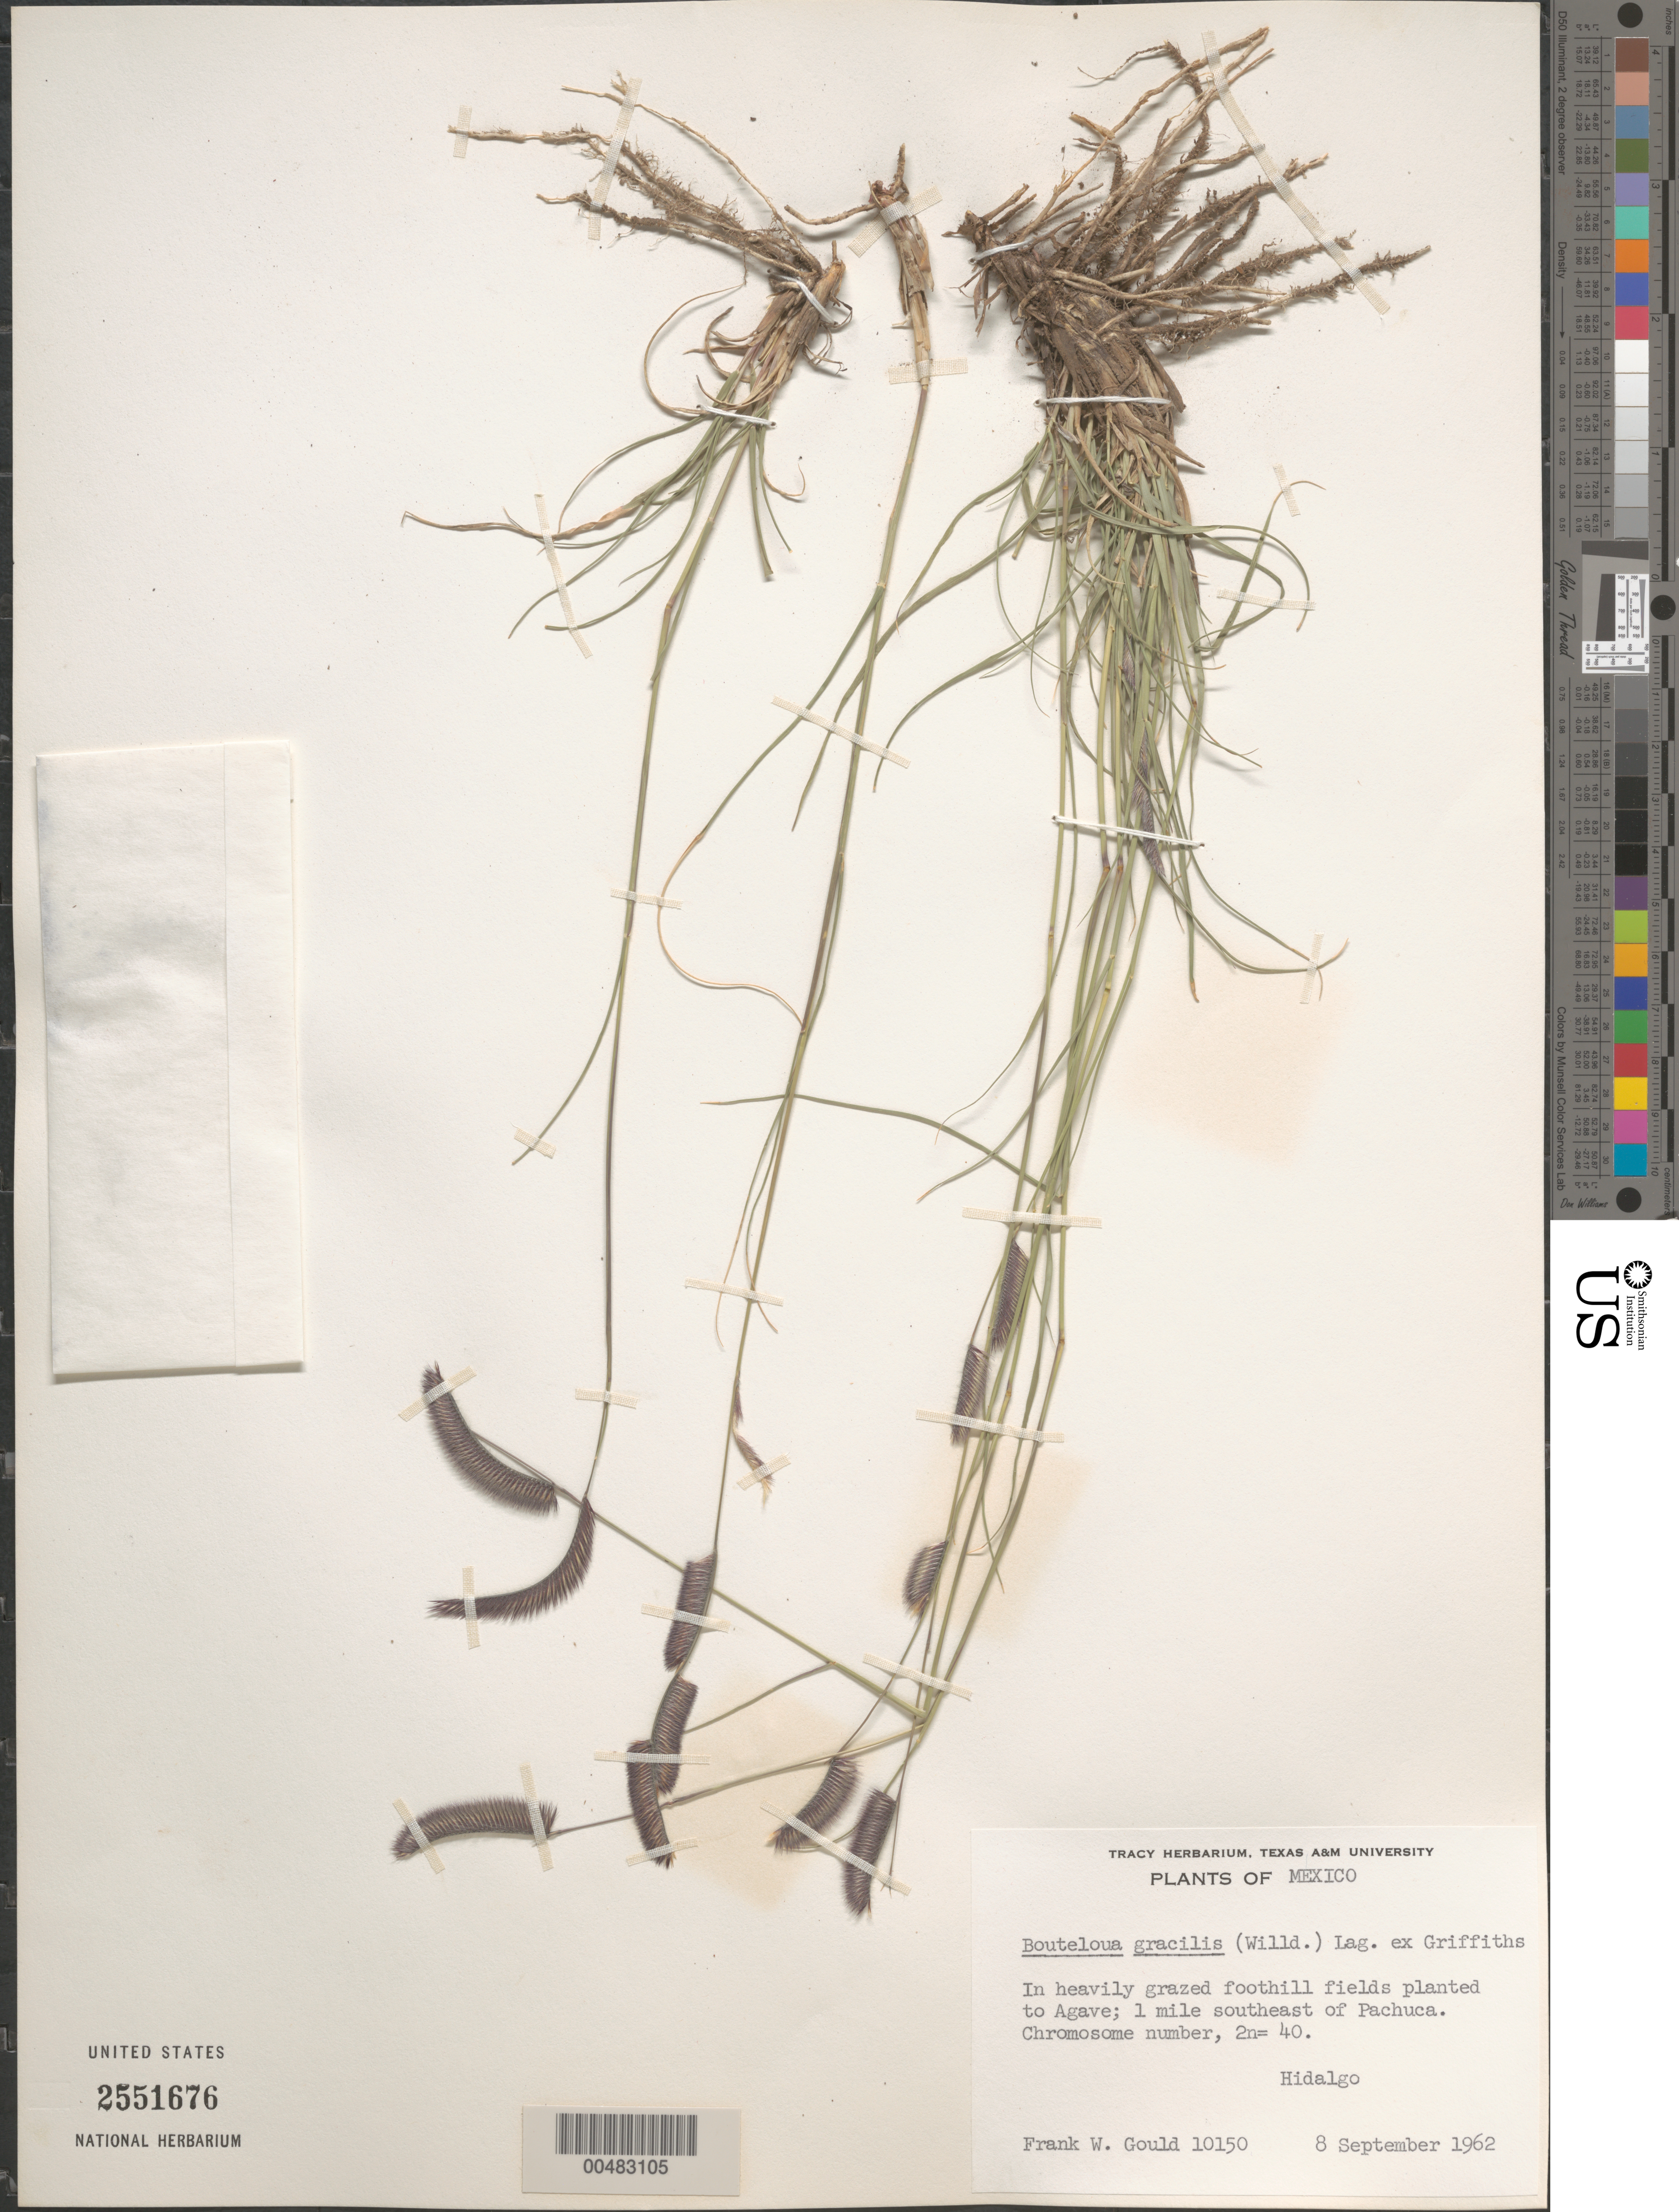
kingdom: Plantae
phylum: Tracheophyta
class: Liliopsida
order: Poales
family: Poaceae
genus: Bouteloua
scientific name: Bouteloua gracilis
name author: (Kunth) Lag. ex Griffiths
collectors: F. W. Gould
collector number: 10150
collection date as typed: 8 Sep 1962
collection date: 1962-09-08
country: Mexico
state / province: Hidalgo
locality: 1 mi SE of Pachuca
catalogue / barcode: US 2551676